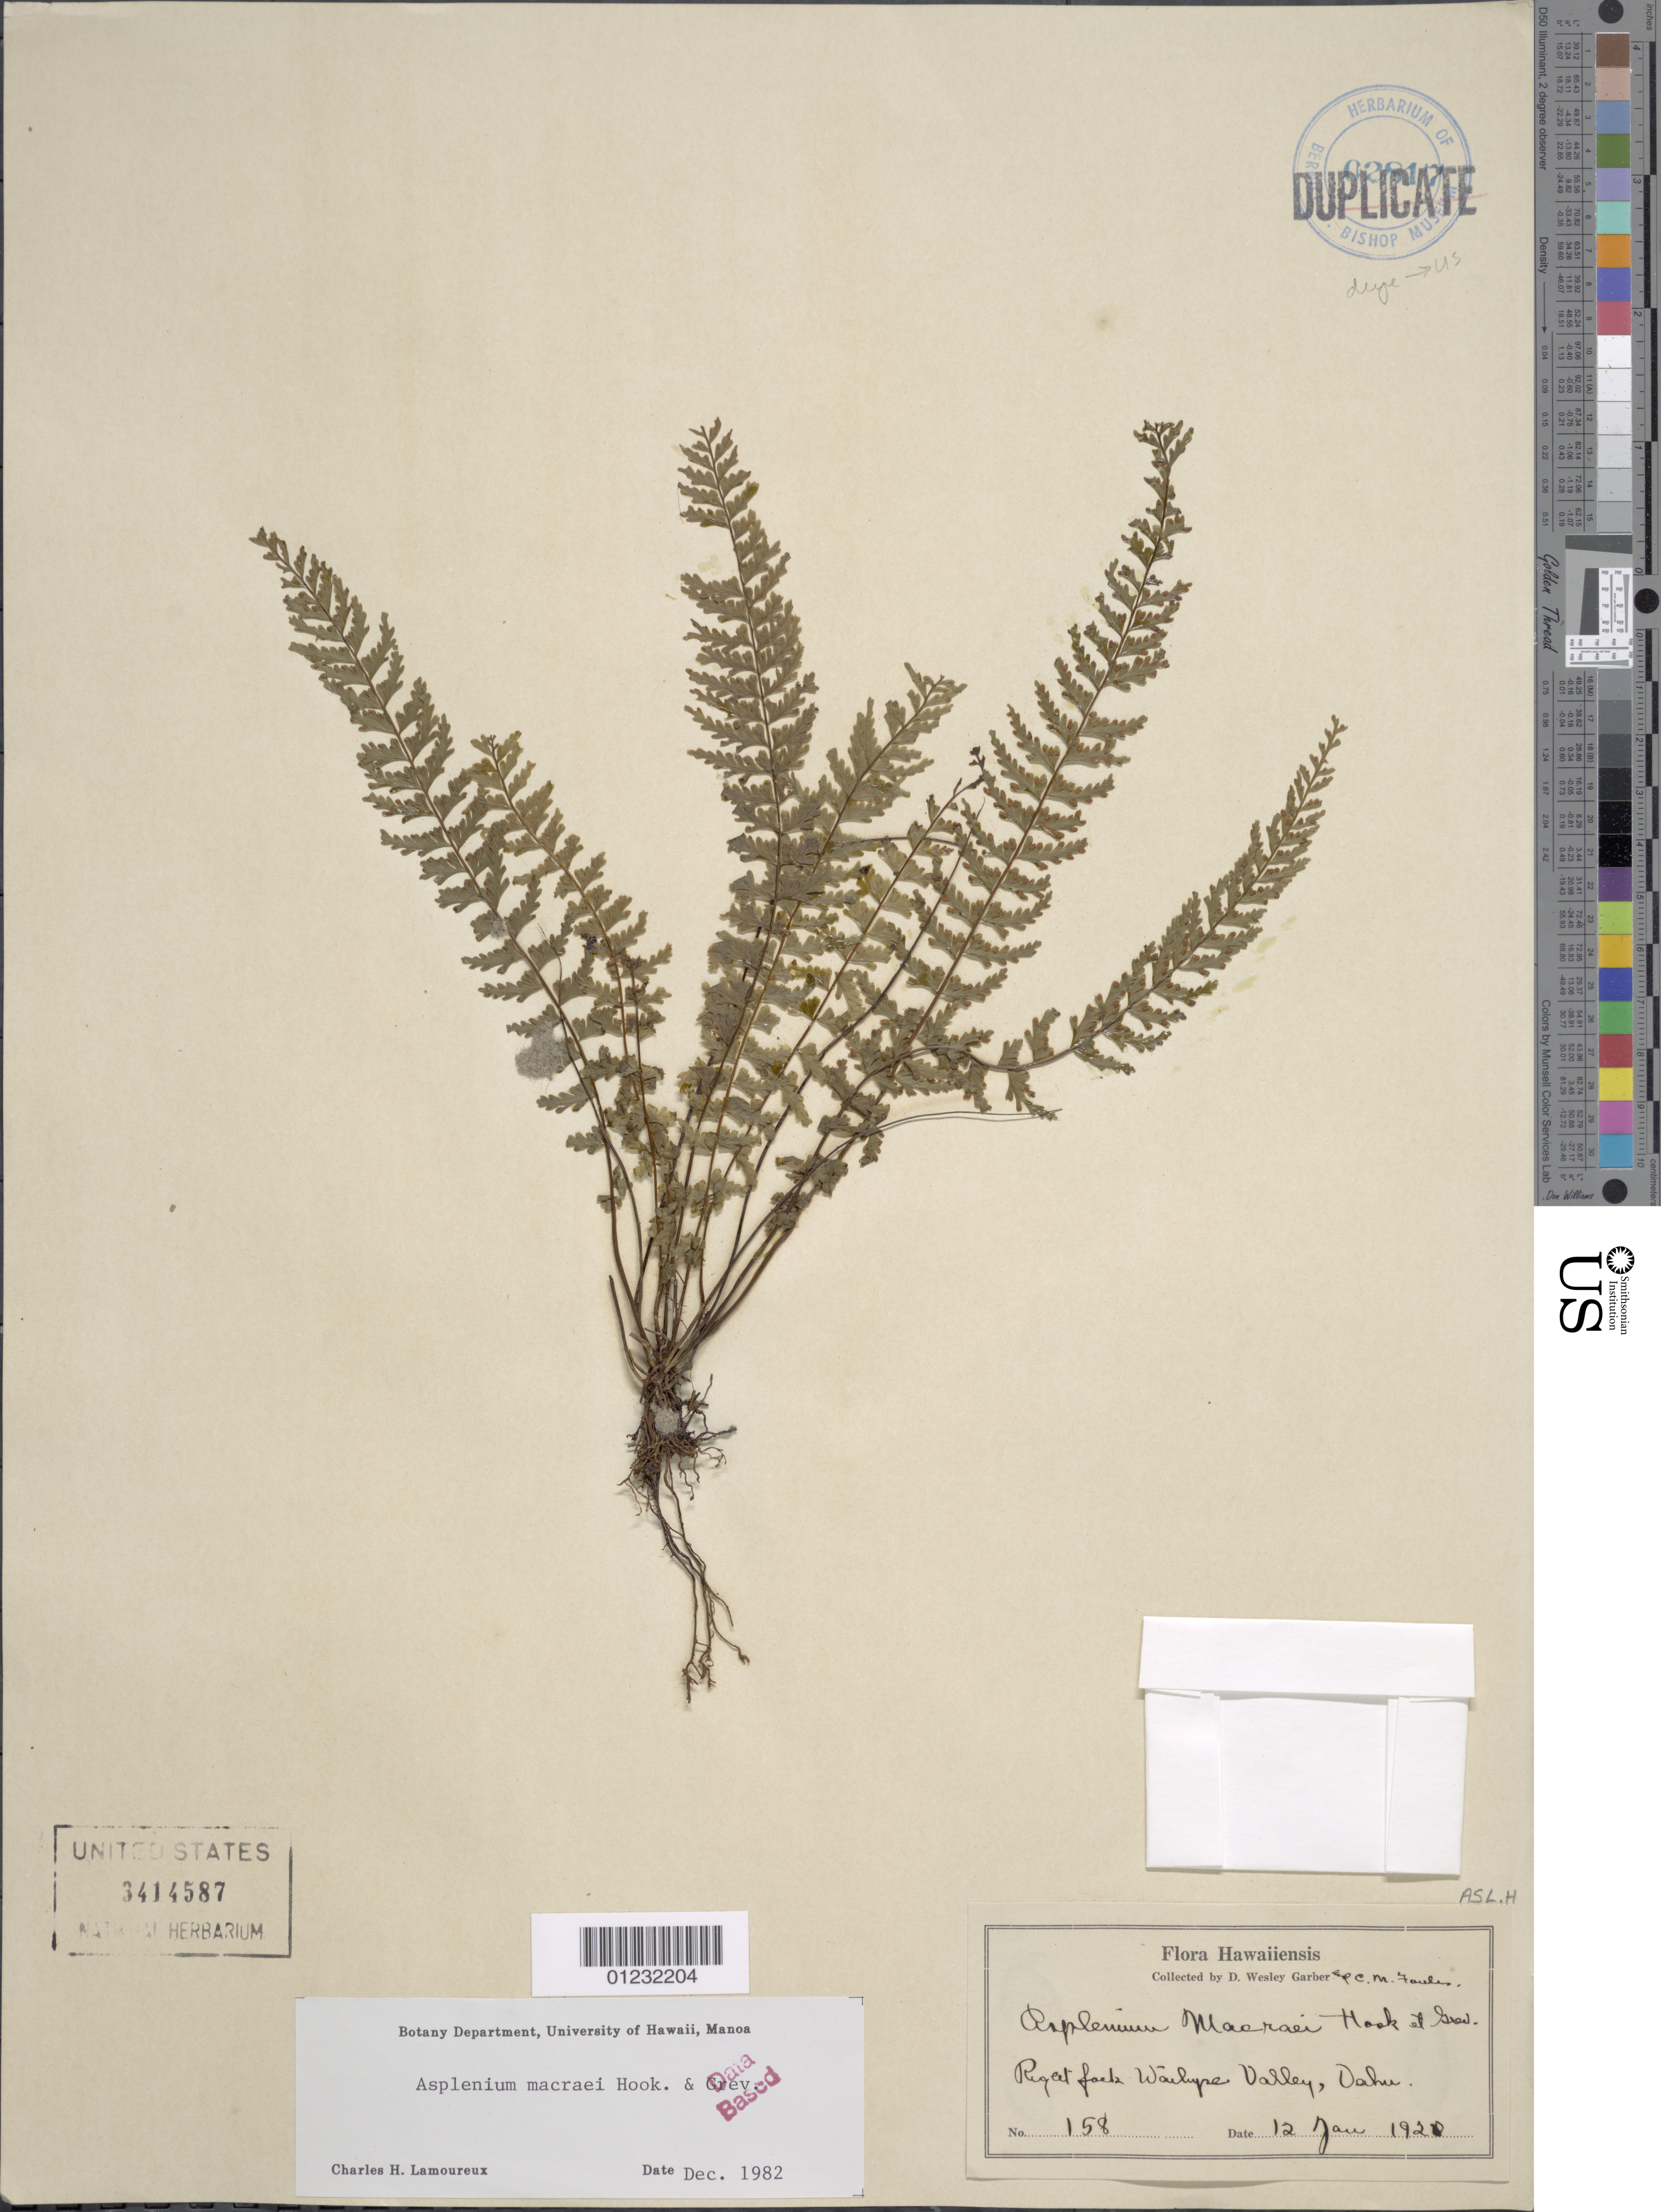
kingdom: Plantae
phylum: Tracheophyta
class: Polypodiopsida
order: Polypodiales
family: Aspleniaceae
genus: Asplenium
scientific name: Asplenium macraei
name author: Hook. & Grev.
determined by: Lamoureux, C. H.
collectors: D. W. Garber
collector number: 158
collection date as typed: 12 Jan 1920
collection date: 1920-01-12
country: United States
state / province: Hawaii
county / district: Honolulu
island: Oahu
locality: Right fork, Wailupe Valley, Oahu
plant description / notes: Voucher, State contract UCI1998-1 (ESP)-042 field no. Hawaii 259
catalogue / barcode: US 3414587